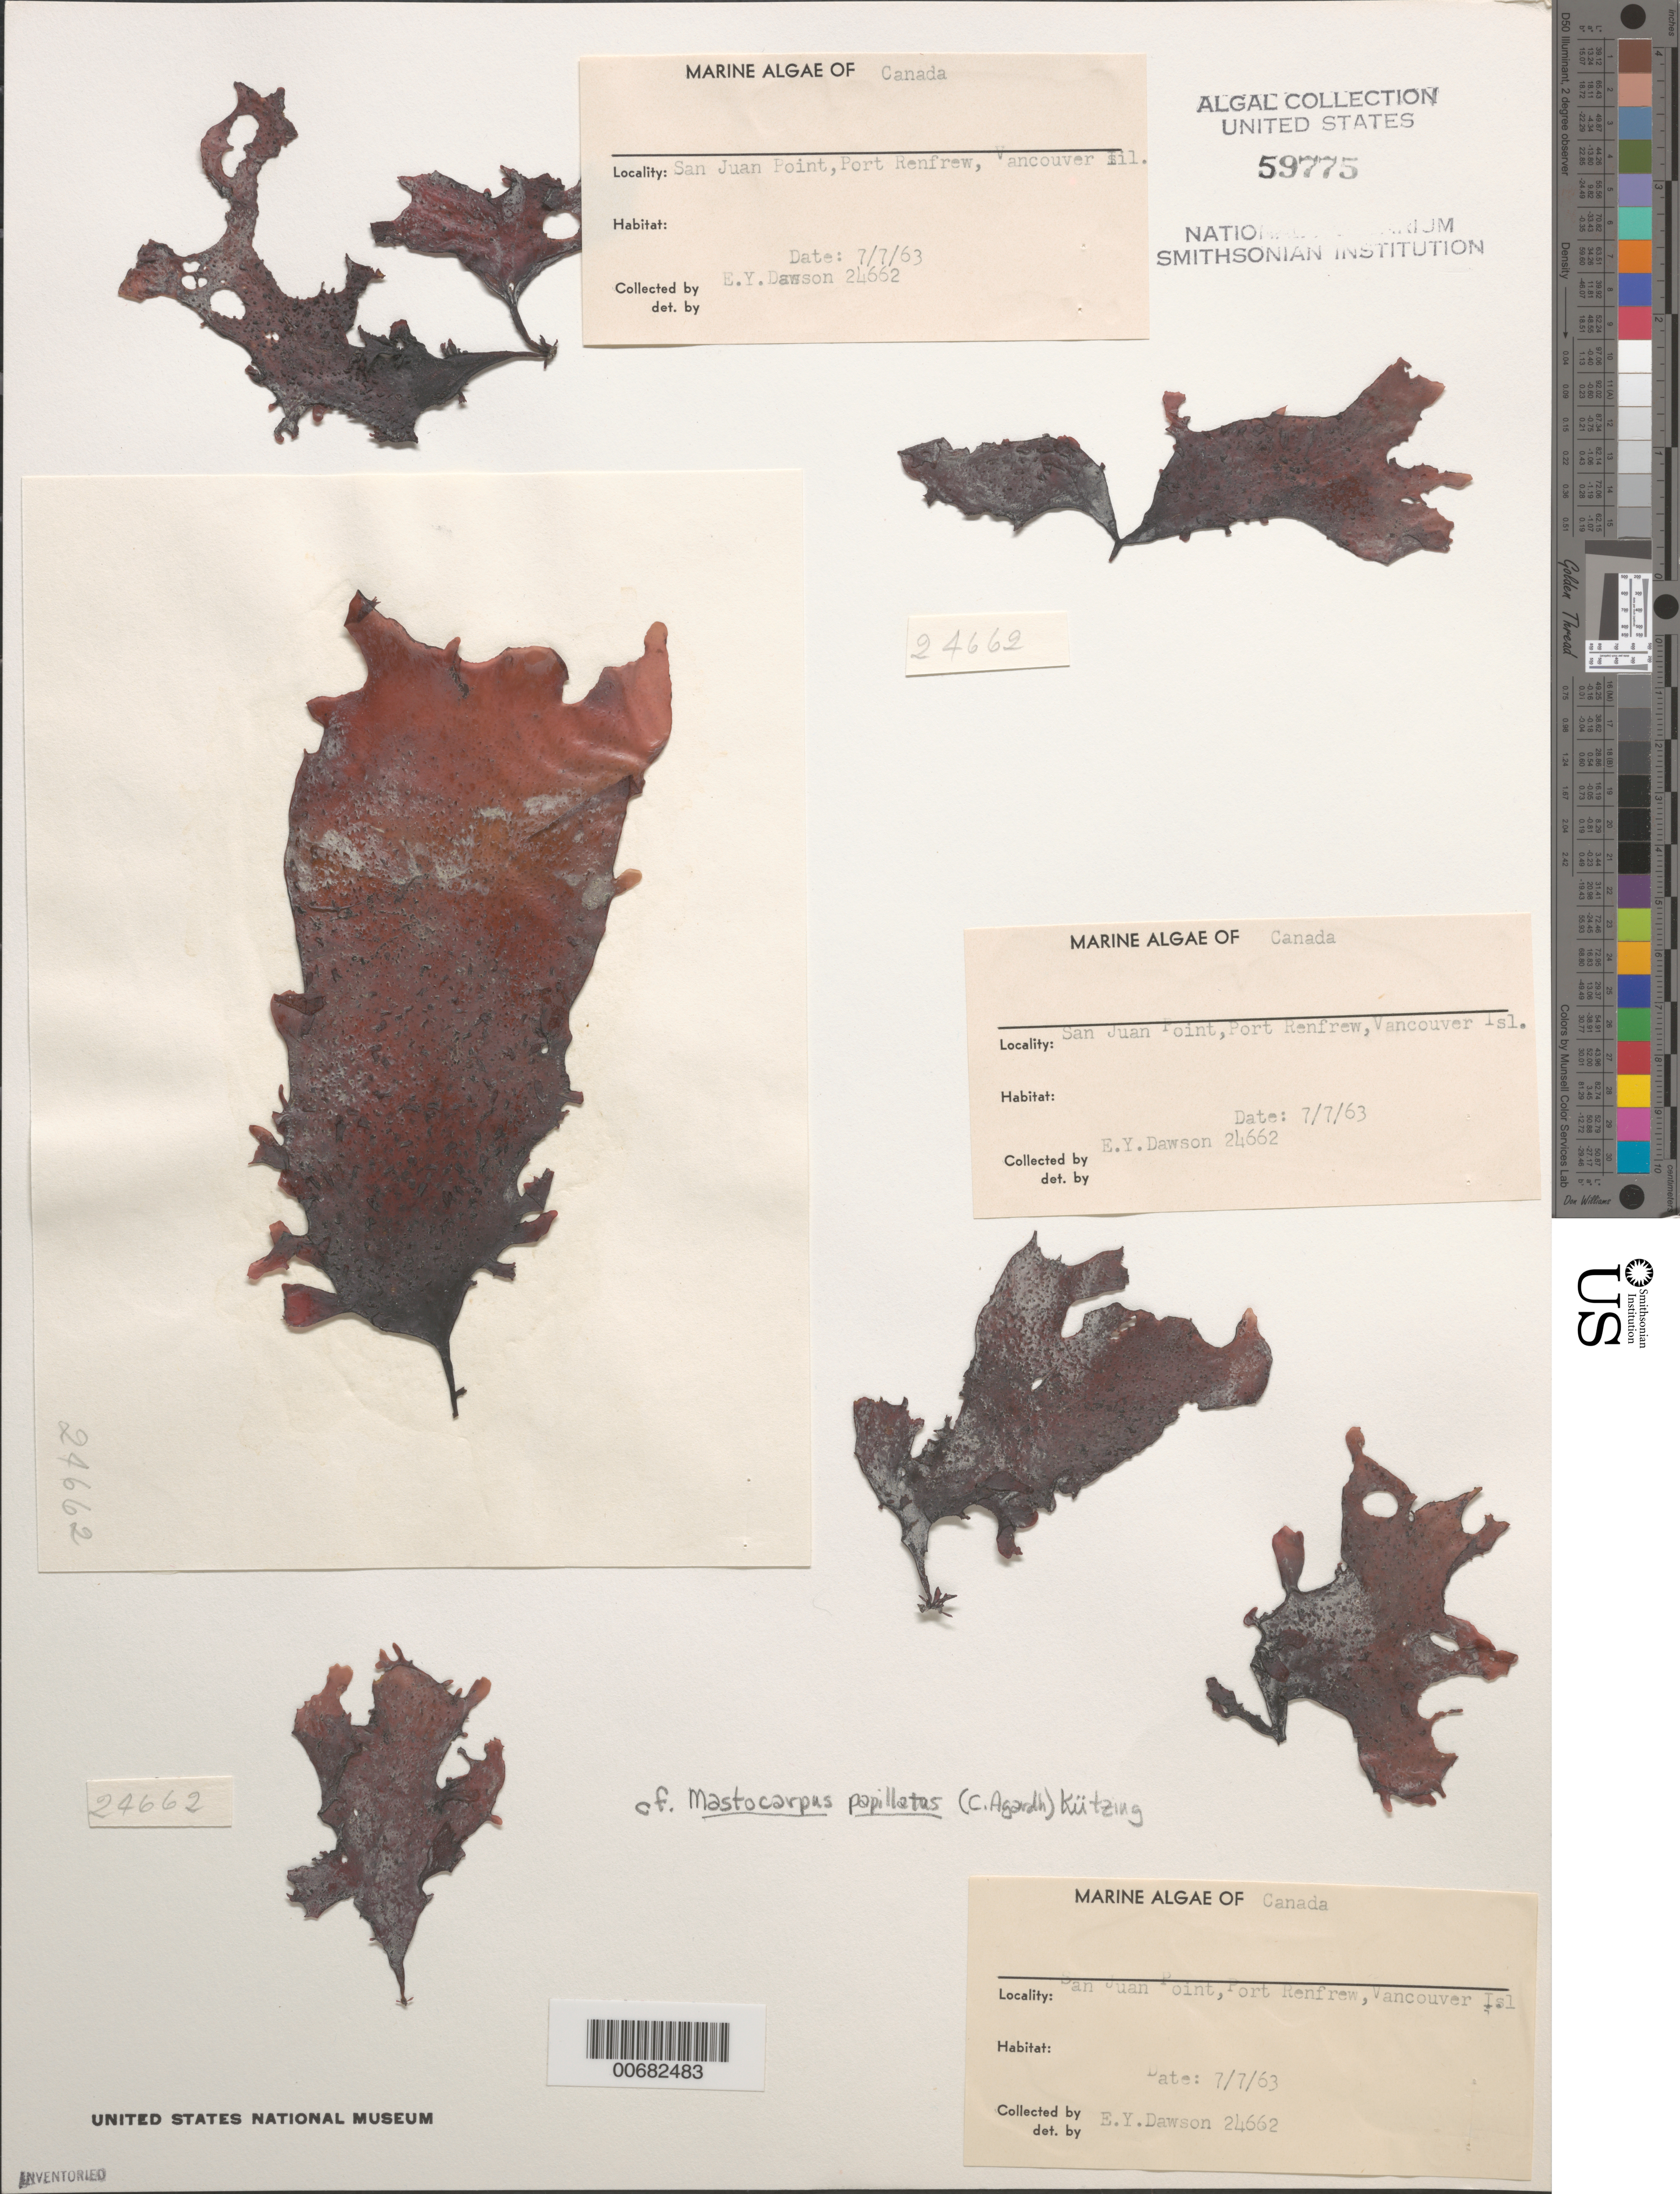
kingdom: Plantae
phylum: Rhodophyta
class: Florideophyceae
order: Gigartinales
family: Phyllophoraceae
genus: Mastocarpus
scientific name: Mastocarpus papillatus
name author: (C. Agardh) Kütz.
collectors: E. Y. Dawson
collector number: EYD 24662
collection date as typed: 07 Jul 1963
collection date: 1963-07-07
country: Canada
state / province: British Columbia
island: Vancouver Island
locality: San Juan Point, Port Renfrew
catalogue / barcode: US 59775